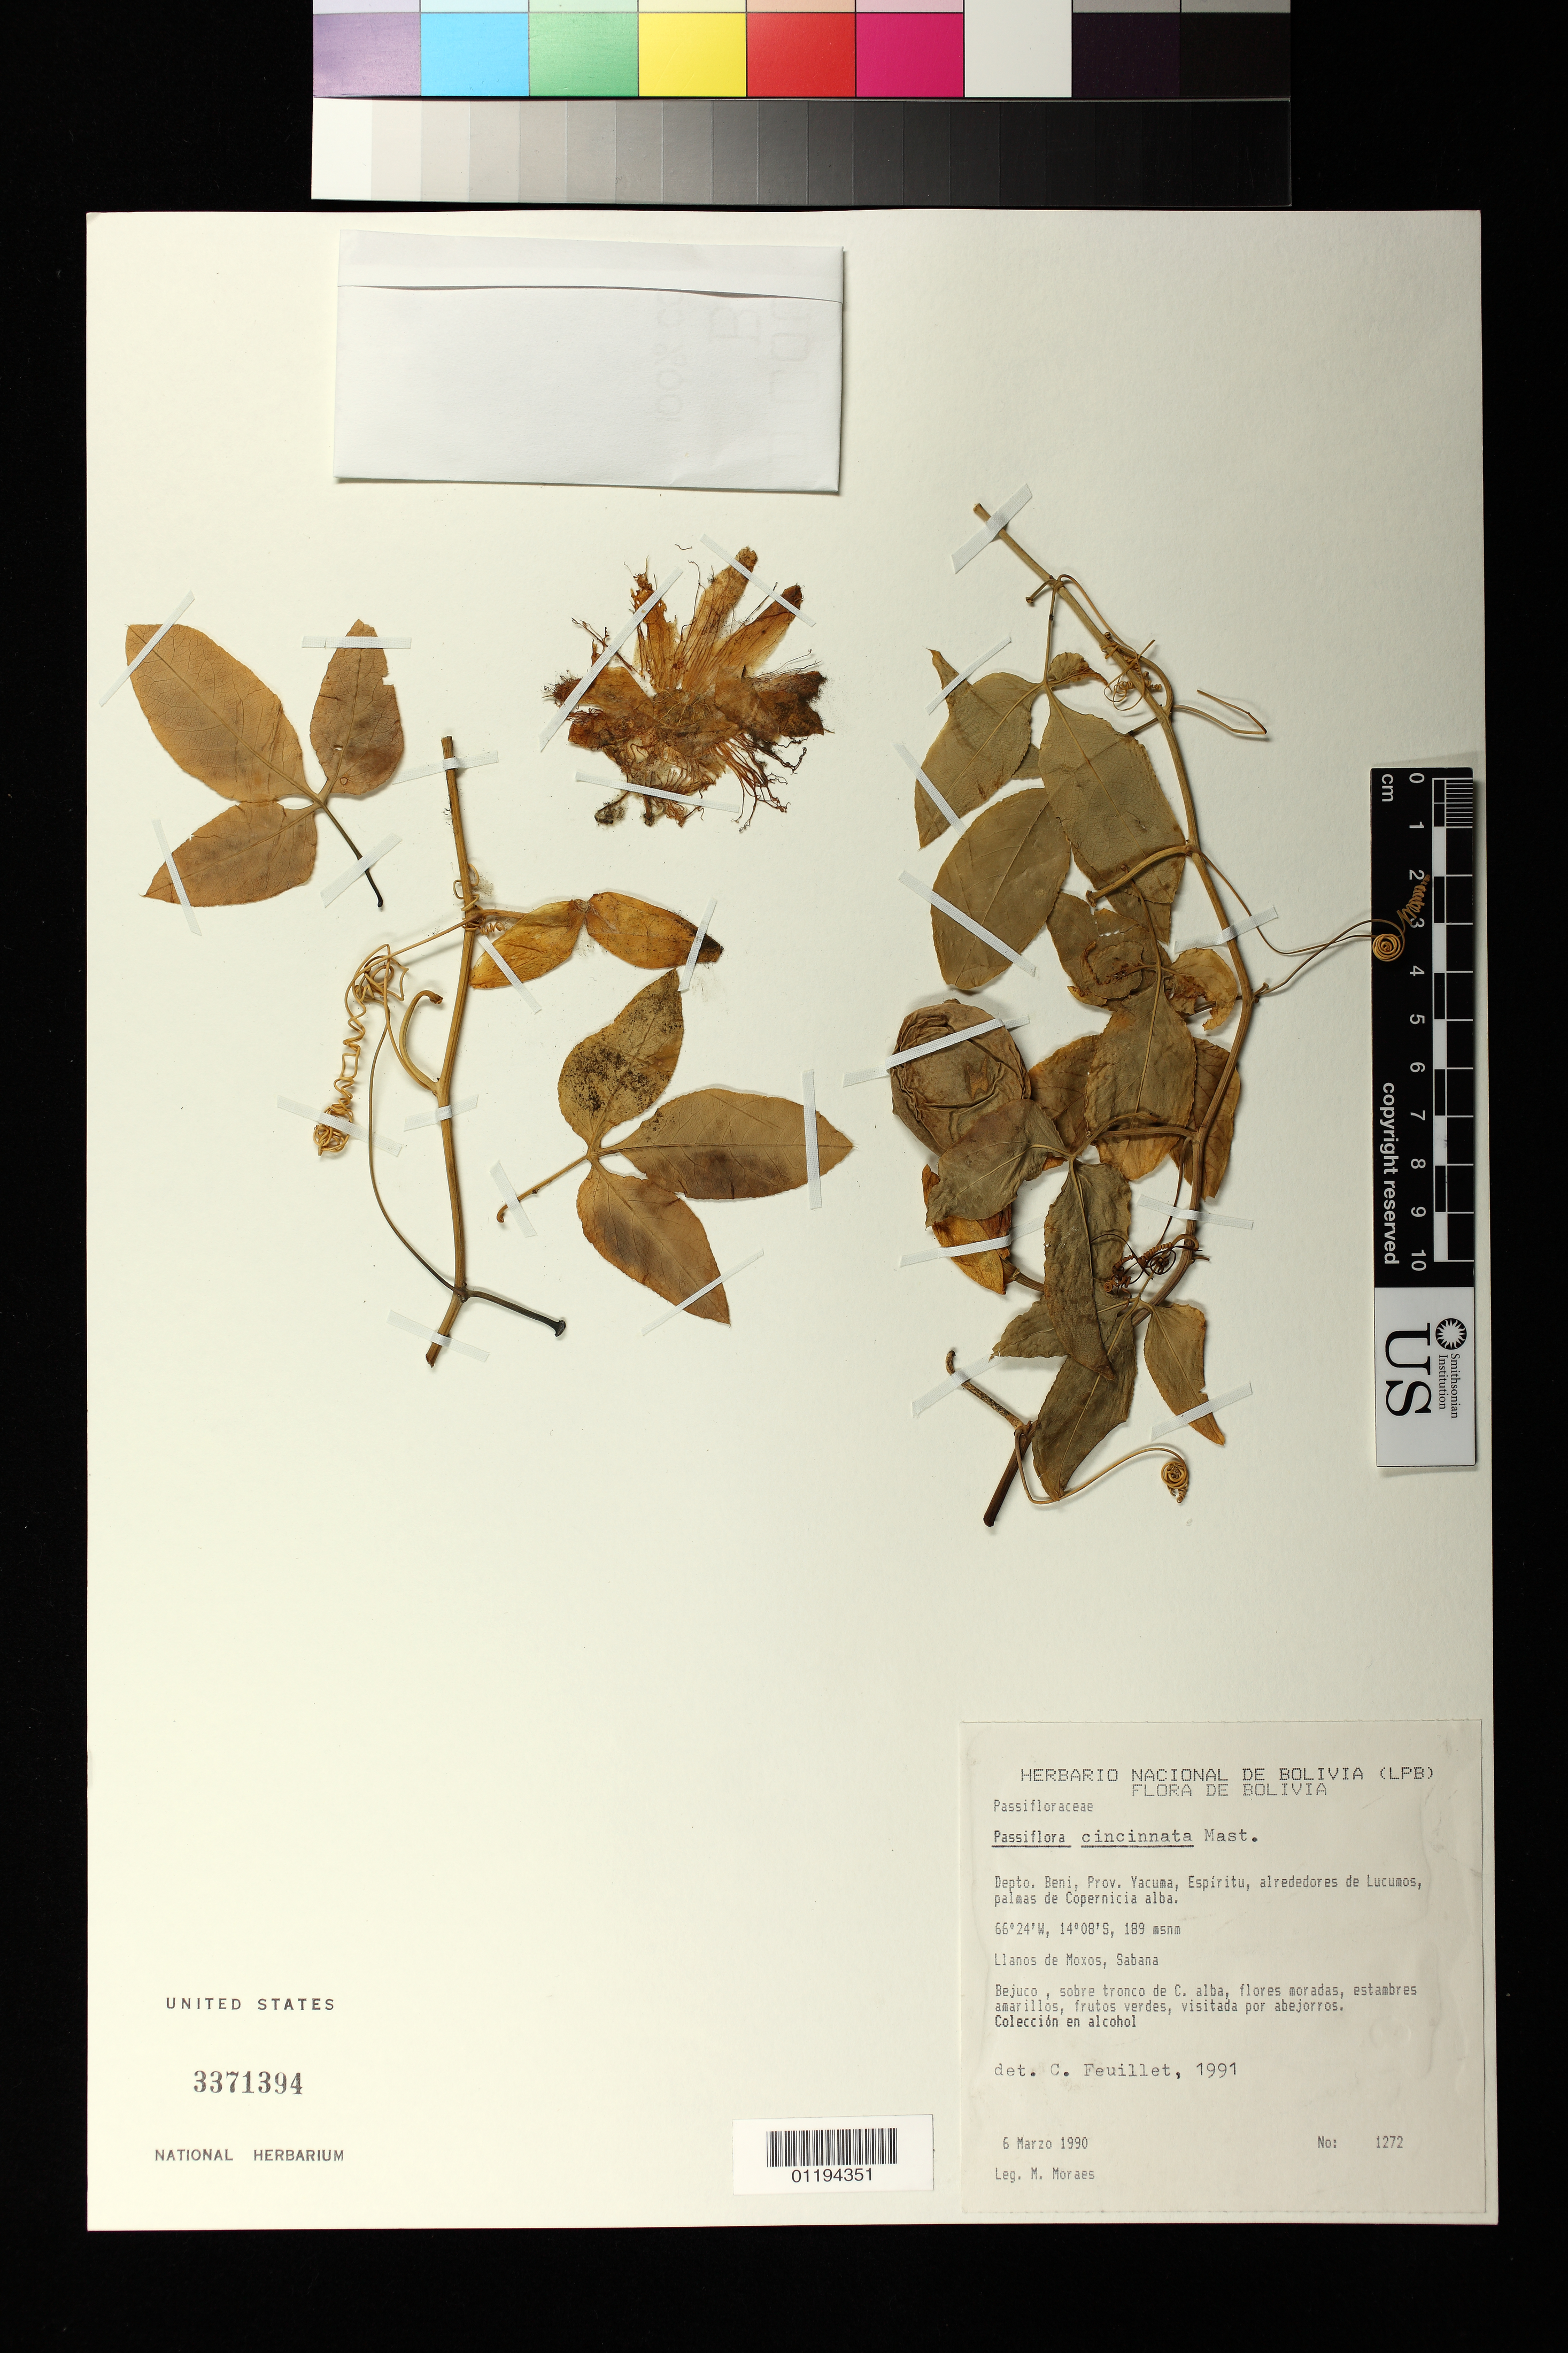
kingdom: Plantae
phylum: Tracheophyta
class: Magnoliopsida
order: Malpighiales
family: Passifloraceae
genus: Passiflora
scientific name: Passiflora cincinnata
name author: Mast.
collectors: M. Moraes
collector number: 1272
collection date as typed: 03 Jun 1990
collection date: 1990-06-03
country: Bolivia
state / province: Beni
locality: Depto. Beni, Prov. Yacuma, Espiritu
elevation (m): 189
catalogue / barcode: US 3371394